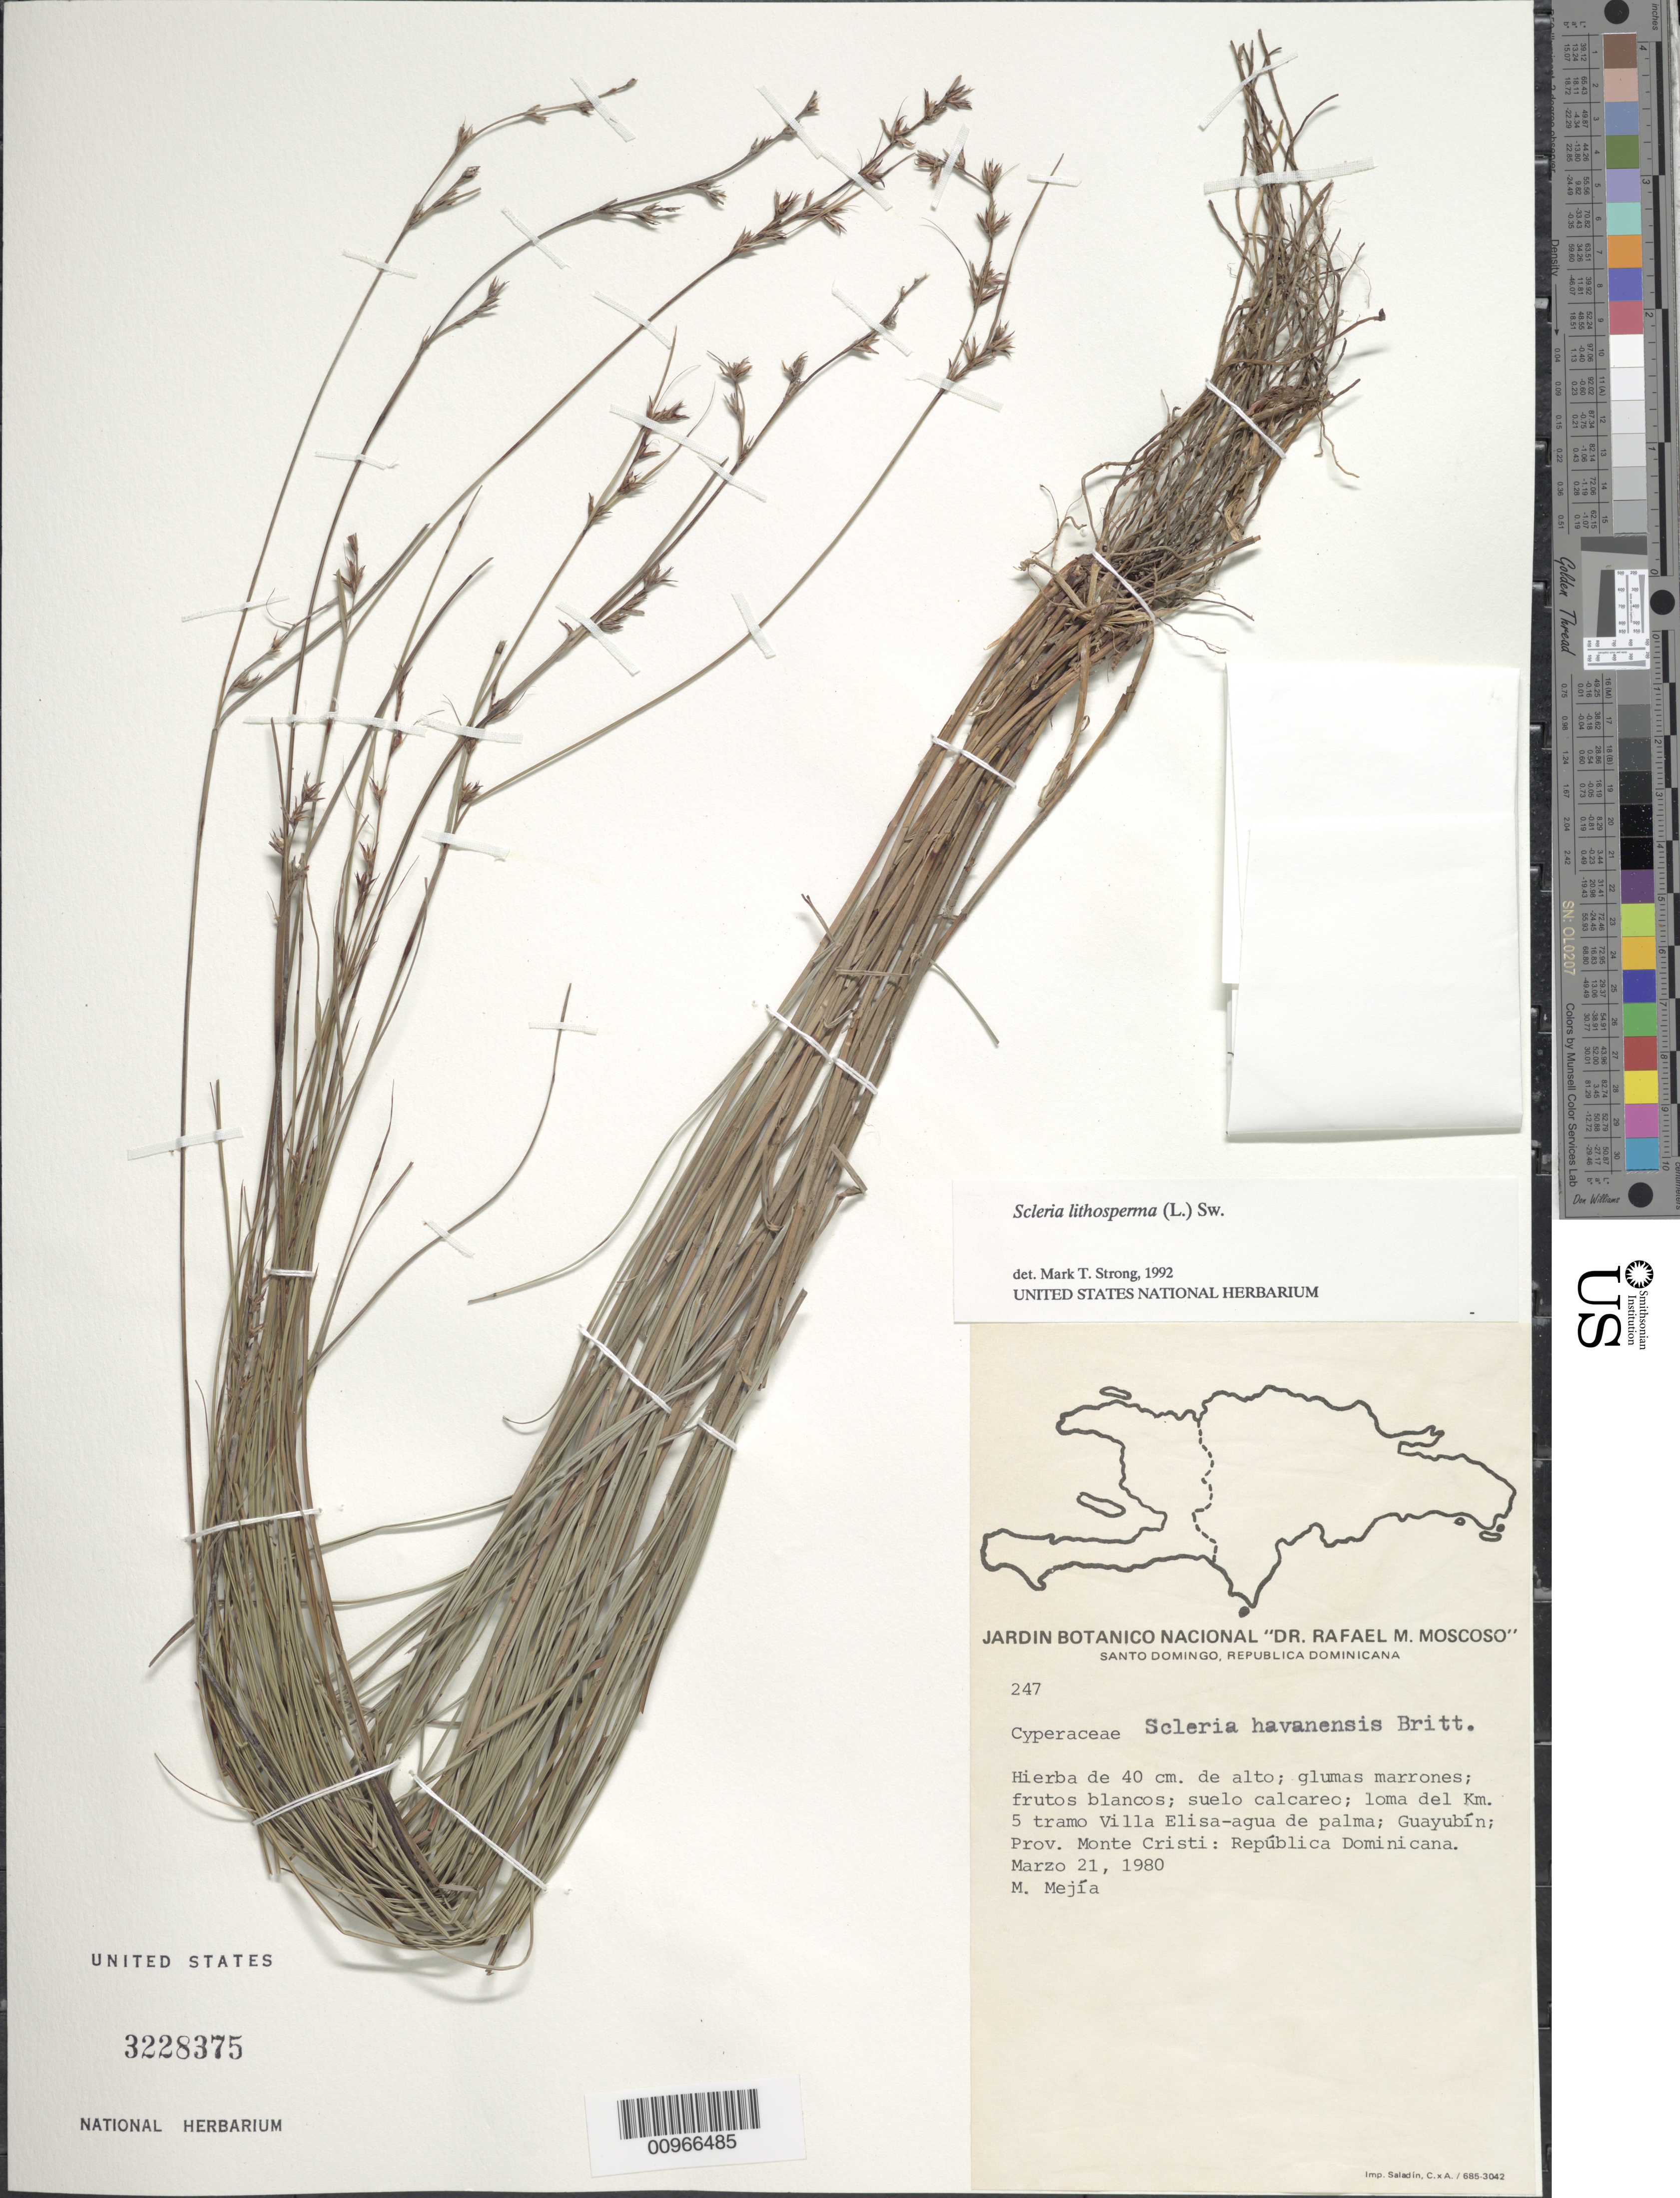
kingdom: Plantae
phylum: Tracheophyta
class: Liliopsida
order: Poales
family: Cyperaceae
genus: Scleria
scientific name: Scleria lithosperma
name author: (L.) Sw.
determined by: Strong, M. T., (US), Smithsonian Institution - National Museum of Natural History (UNITED STATES)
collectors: M. Mejia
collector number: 247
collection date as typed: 21 Mar 1980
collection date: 1980-03-21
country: Dominican Republic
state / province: Monte Cristi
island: Hispaniola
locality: Loma del Km 5 tramo Villa Elisa-agua de palma, Guayuín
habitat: Suelo calcareo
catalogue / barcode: US 3228375